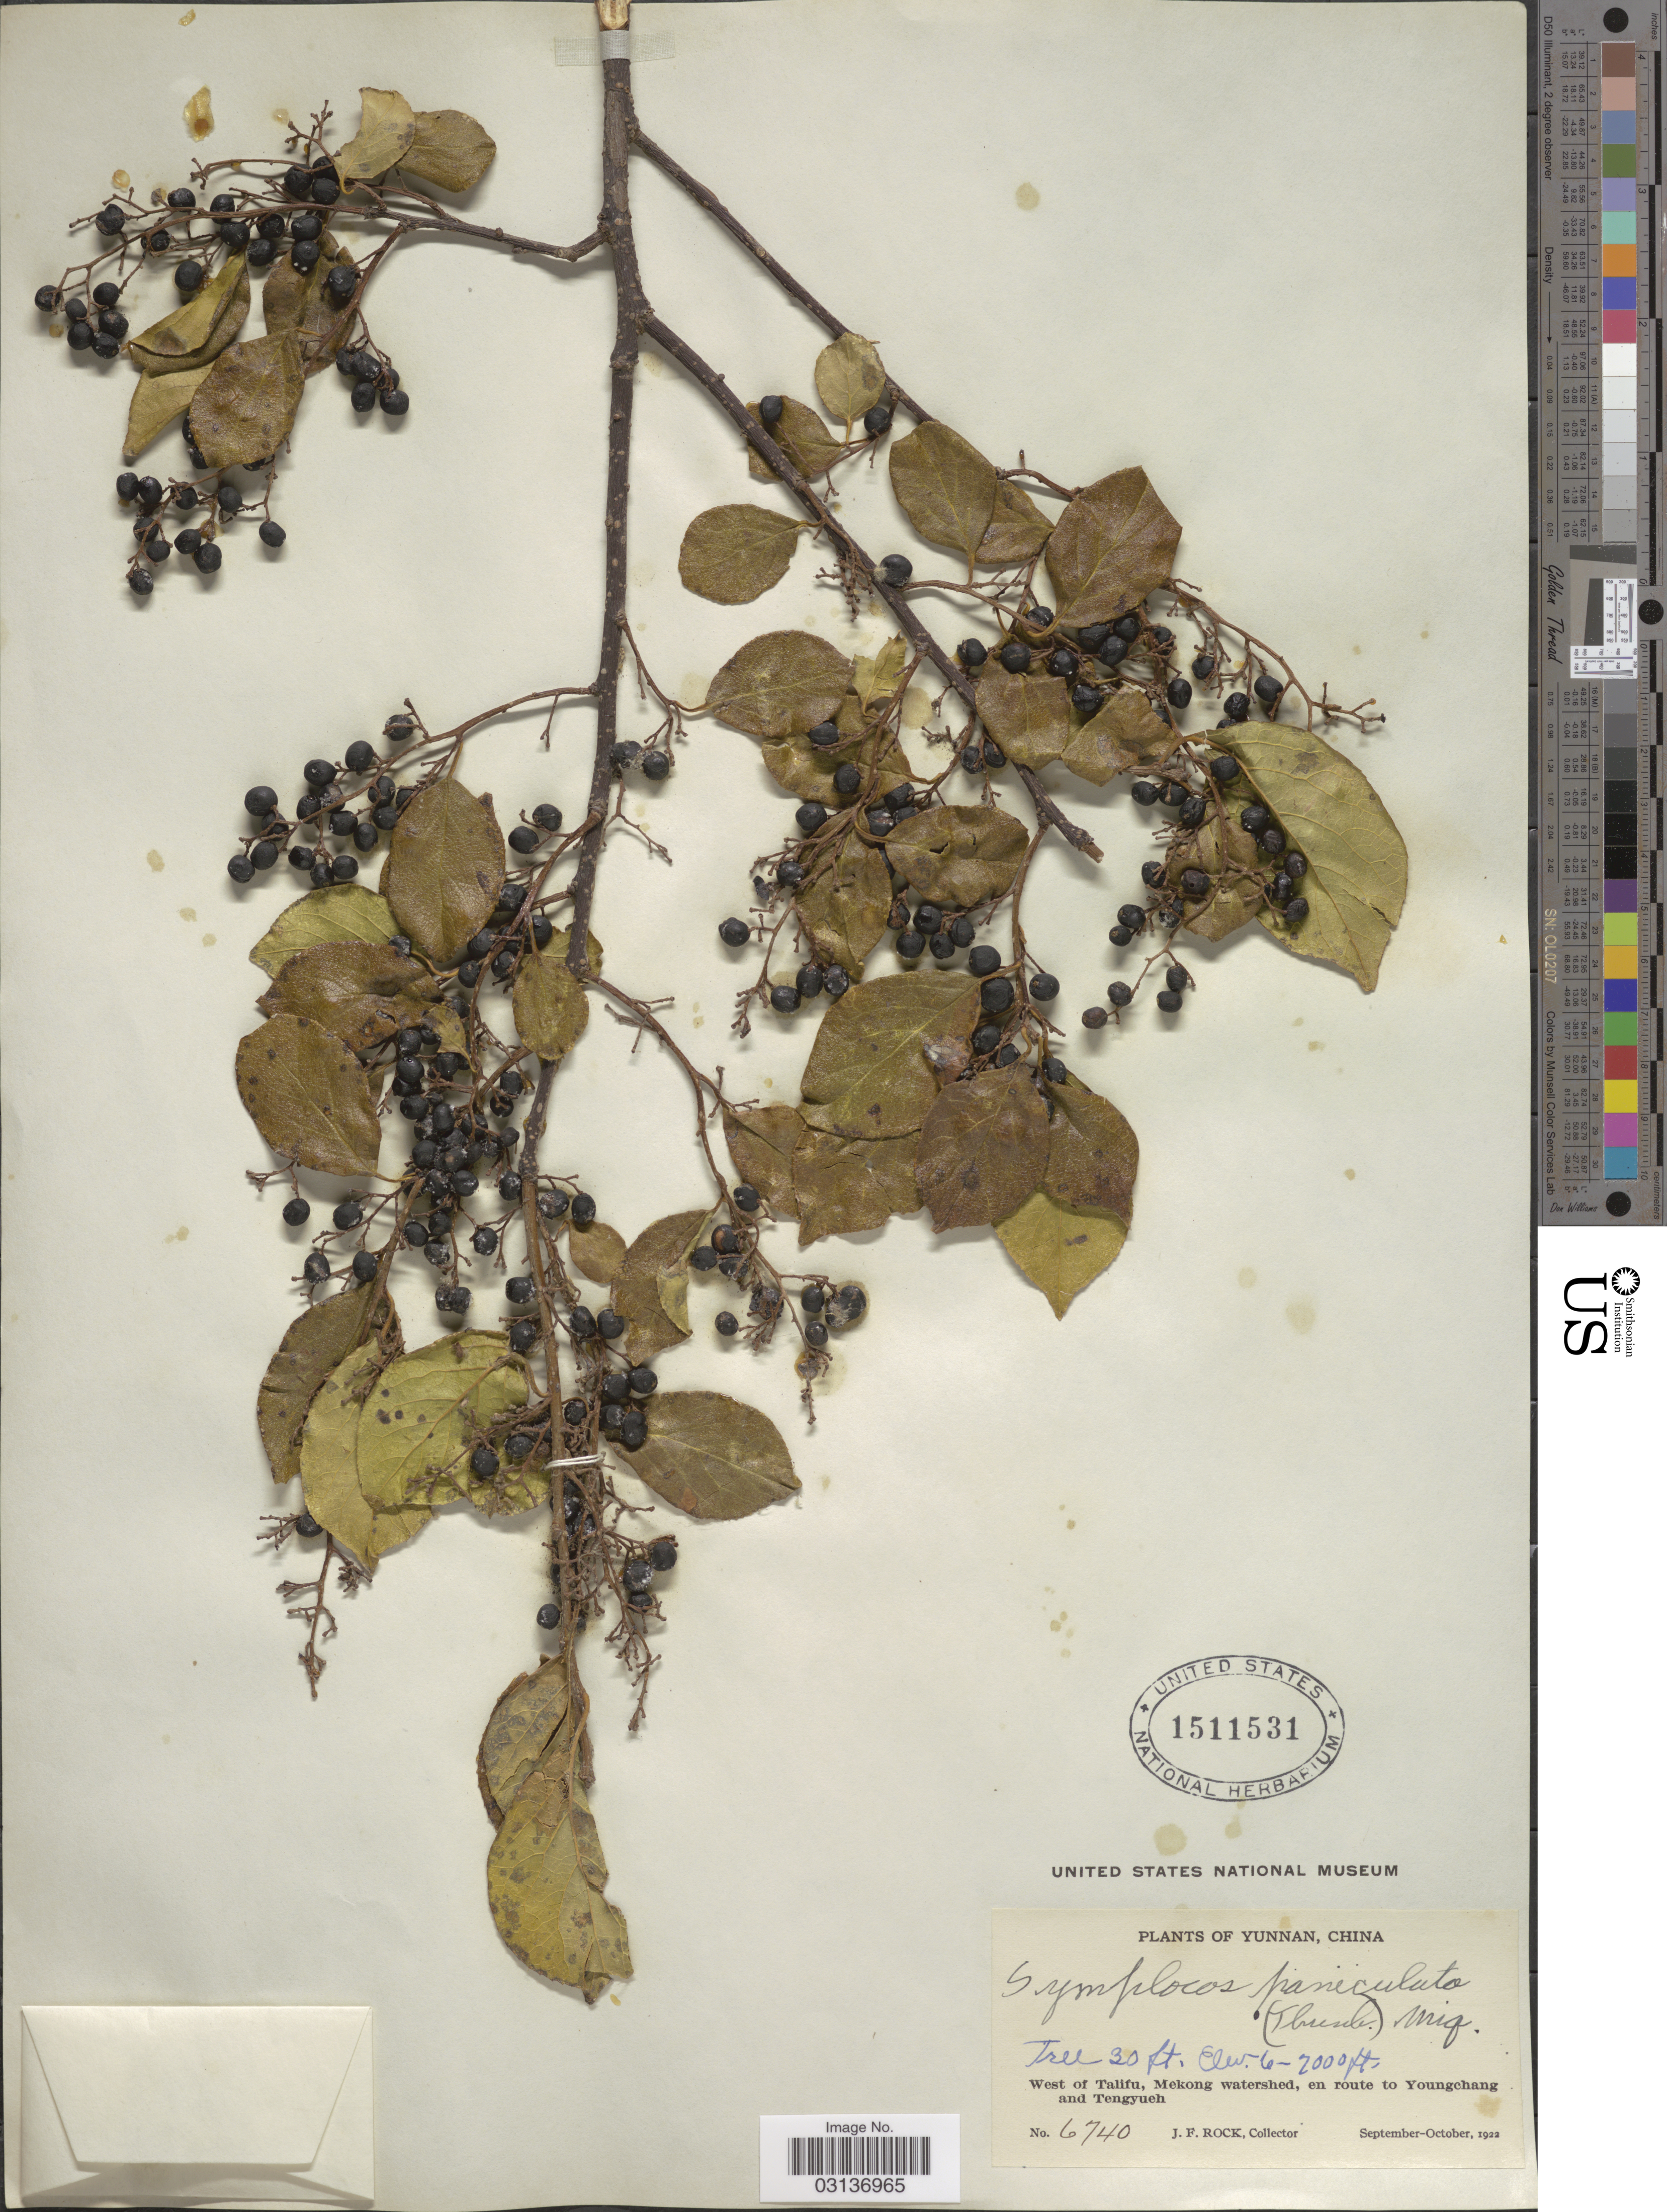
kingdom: Plantae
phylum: Tracheophyta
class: Magnoliopsida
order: Ericales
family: Symplocaceae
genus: Symplocos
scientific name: Symplocos paniculata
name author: Miq.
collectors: J. Rock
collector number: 6740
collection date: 1922-09/1922-10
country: China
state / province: Yunnan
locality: West of Talifu, Mekong watershed, en route to Youngchang and Tengyueh.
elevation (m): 1829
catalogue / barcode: US 1511531